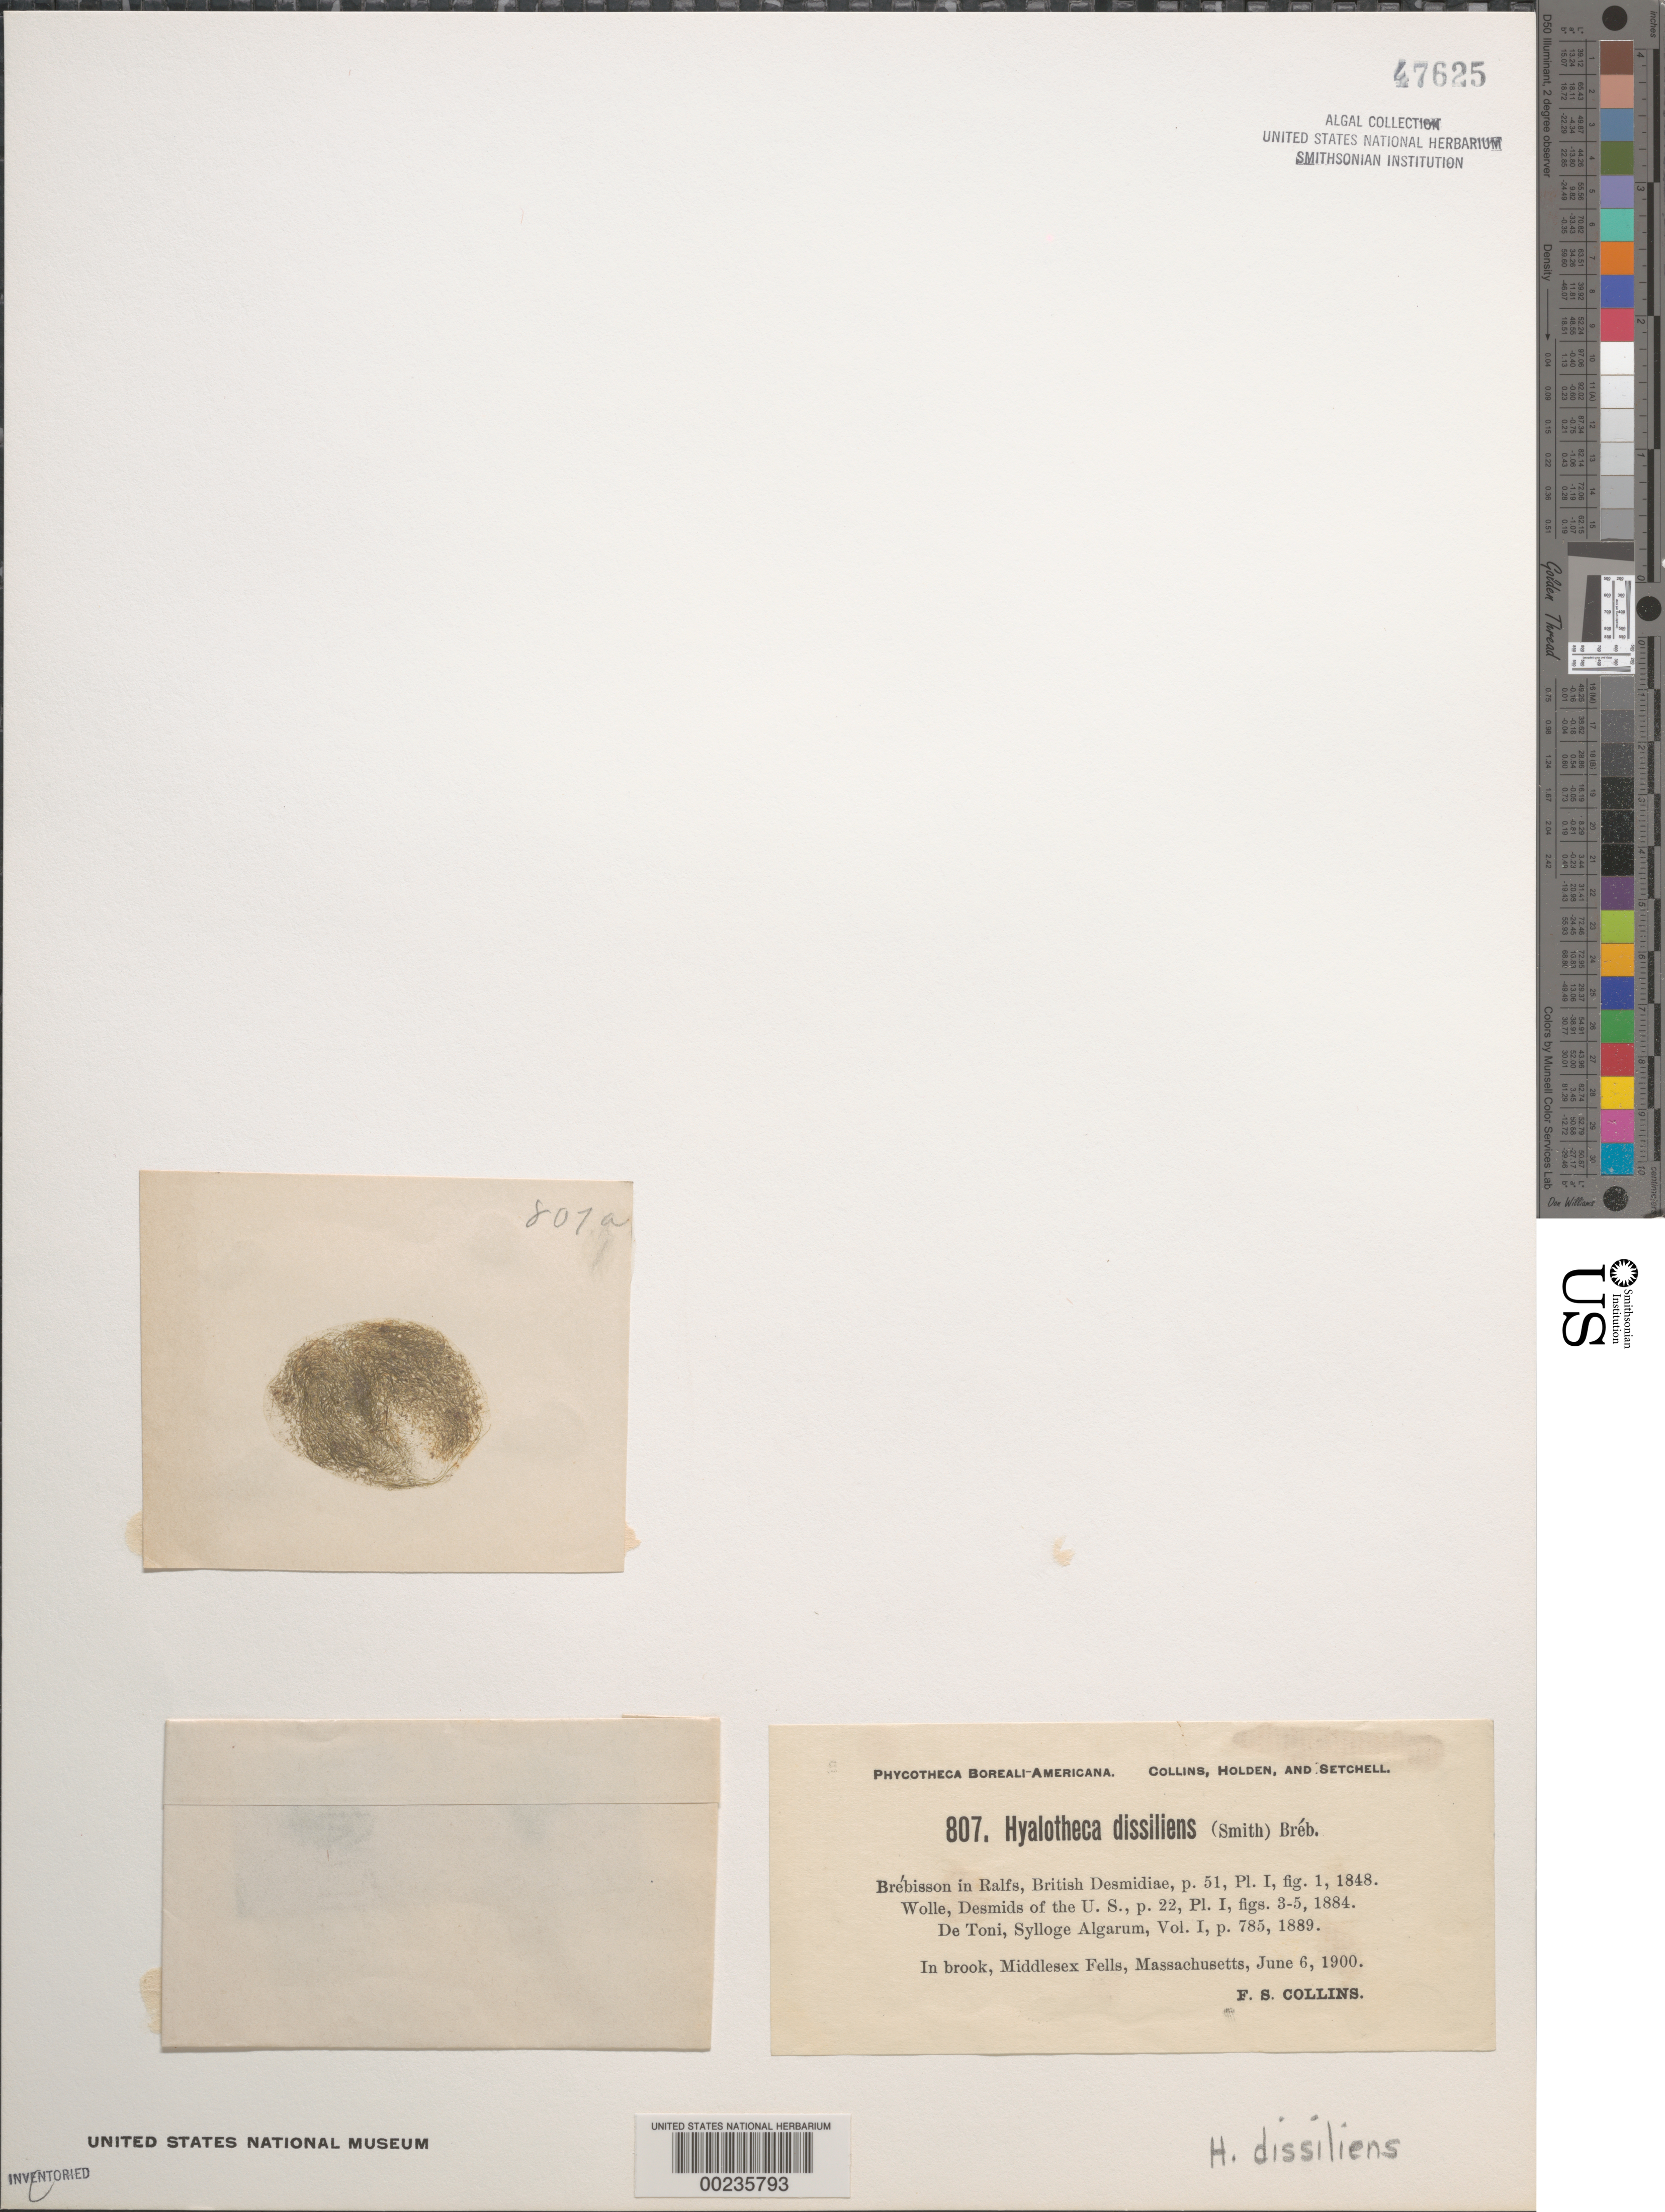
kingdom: Plantae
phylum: Charophyta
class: Zygnematophyceae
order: Zygnematales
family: Desmidiaceae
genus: Hyalotheca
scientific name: Hyalotheca dissiliens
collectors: F. Collins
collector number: PB-A 807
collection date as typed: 06 Jun 1900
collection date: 1900-06-06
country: United States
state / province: Massachusetts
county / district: Middlesex County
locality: Middlesex Fells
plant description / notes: Collins, Holden & Setchell, Phycotheca Boreali-Americana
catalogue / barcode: US 47625